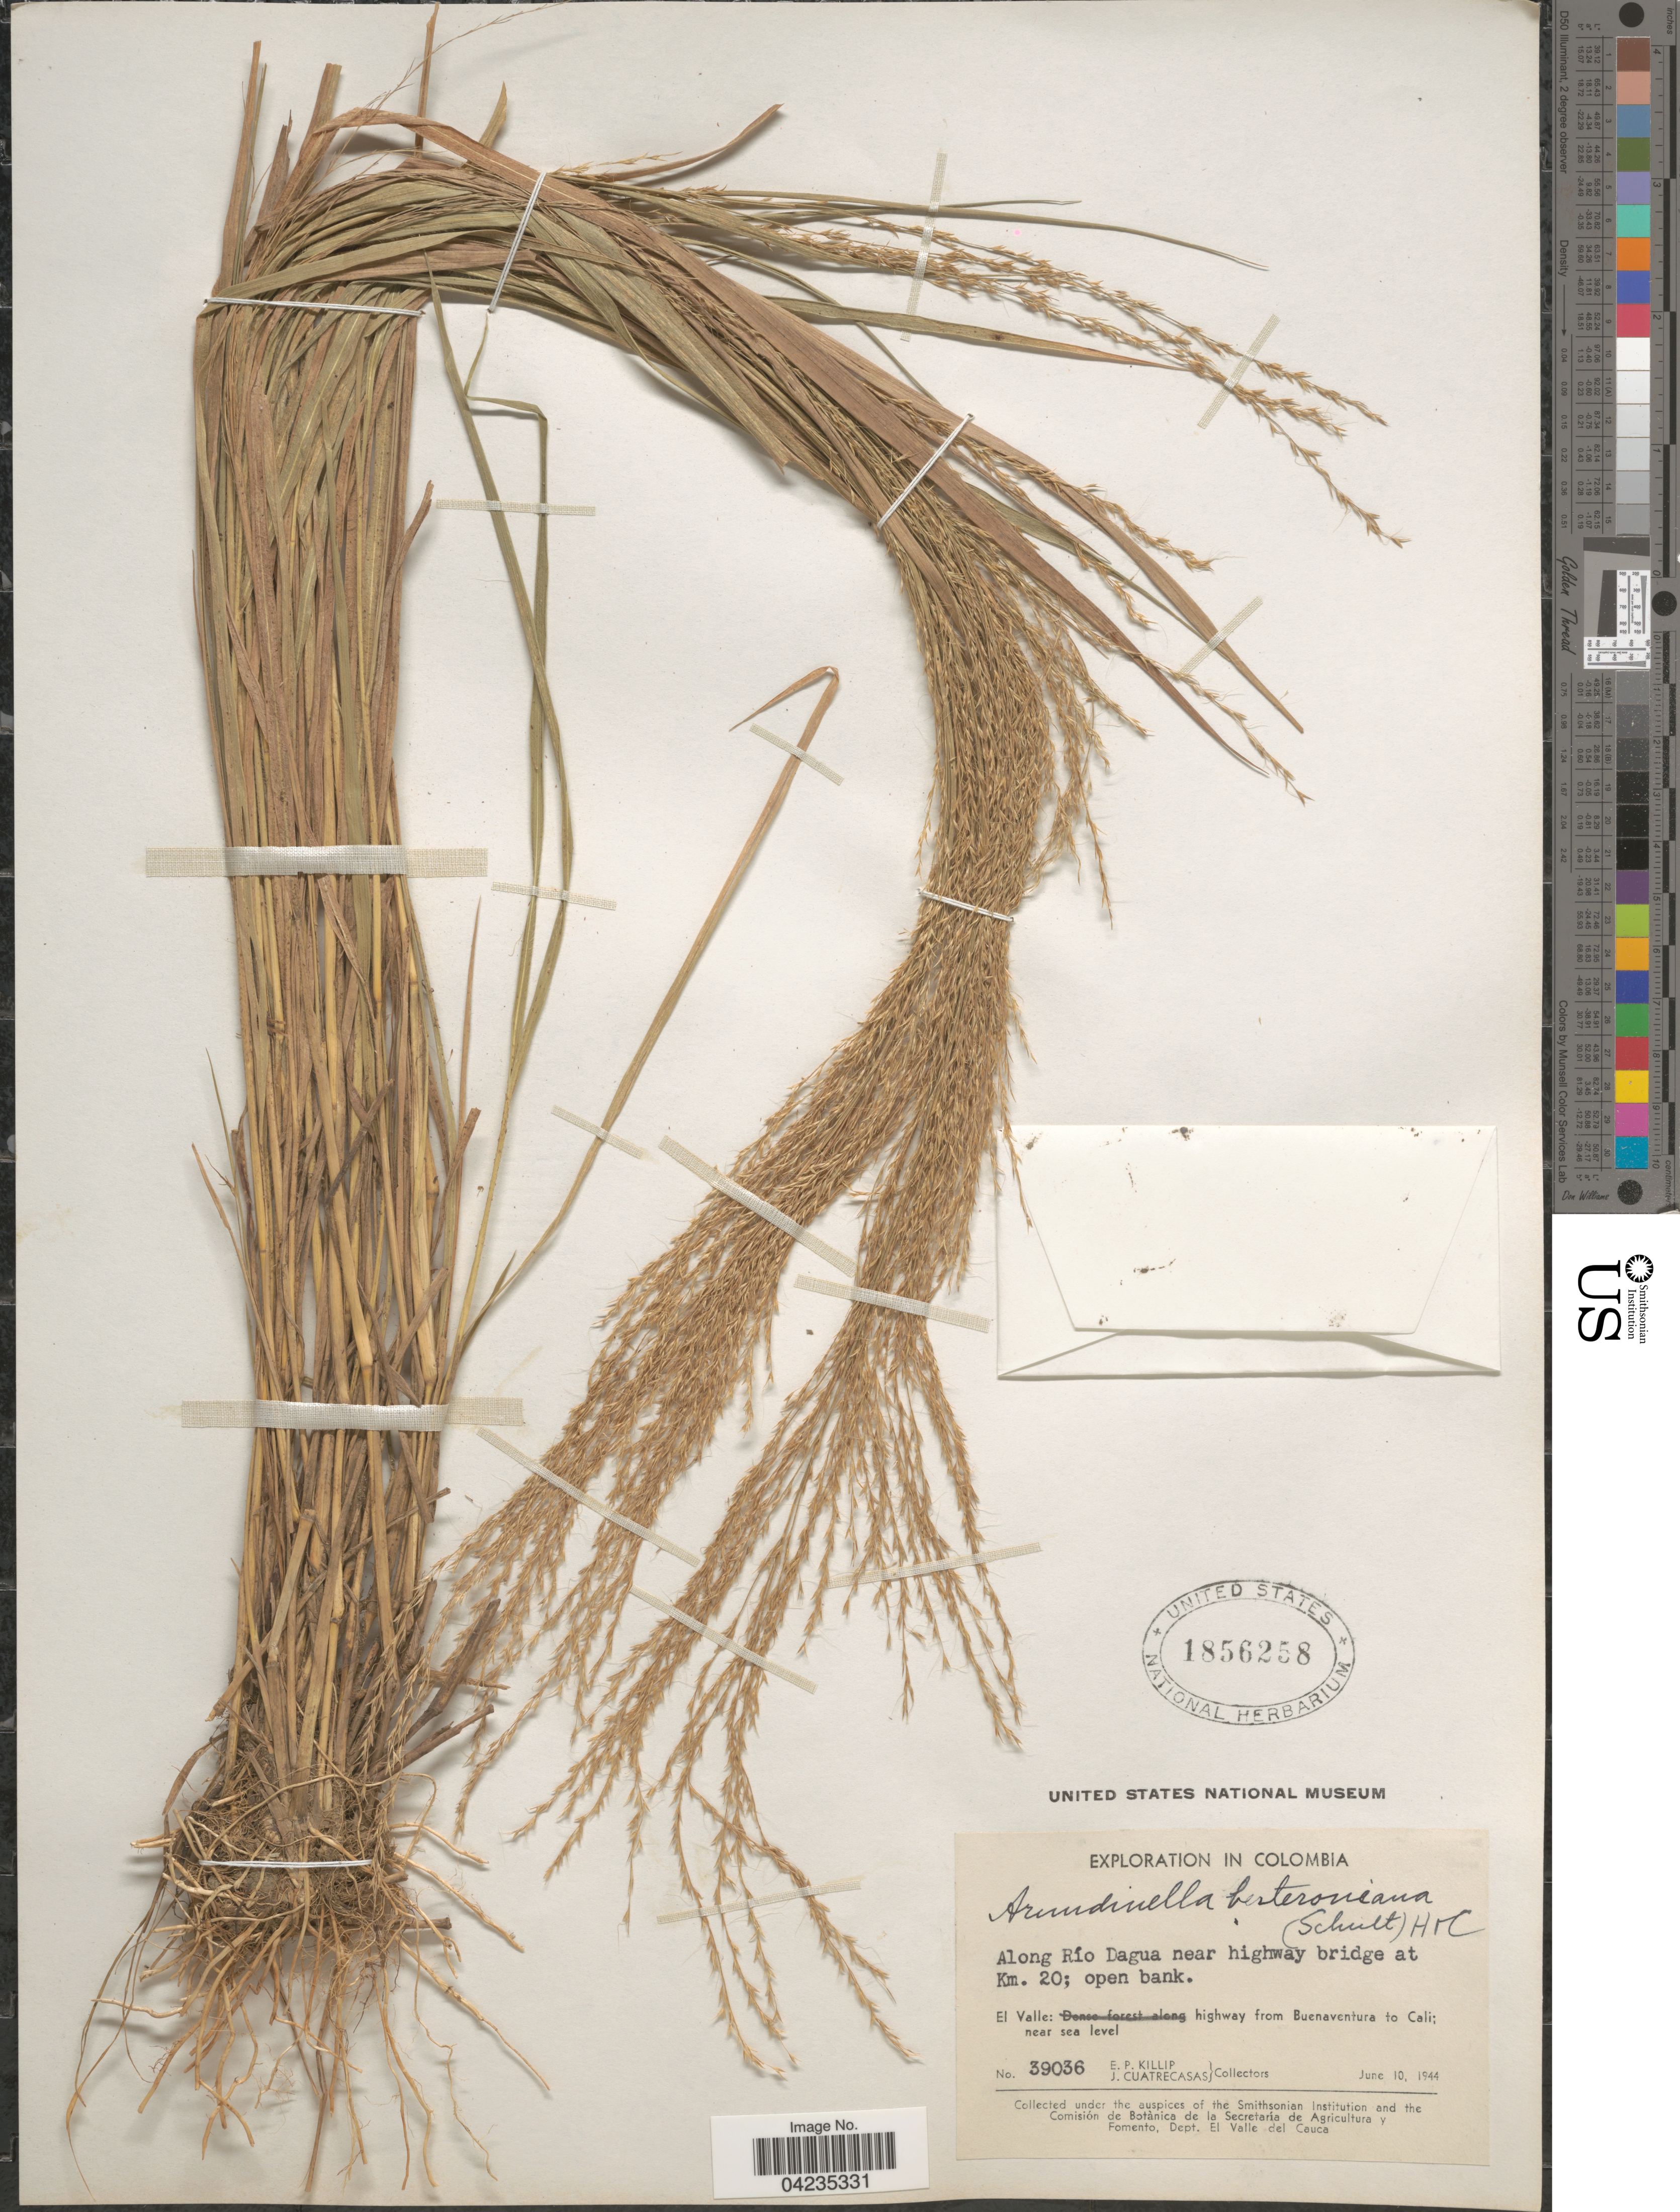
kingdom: Plantae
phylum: Tracheophyta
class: Liliopsida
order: Poales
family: Poaceae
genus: Arundinella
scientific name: Arundinella berteroniana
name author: (Schult.) Hitchc. & Chase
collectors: E. P. Killip & J. Cuatrecasas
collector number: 39036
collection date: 1944-06-10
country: Colombia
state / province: Valle del Cauca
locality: Exploration in Colombia. Along Río Dagua near highway bridge at Km. 20. El Valle: highway from Buenaventura to Cali.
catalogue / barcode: US 1856258